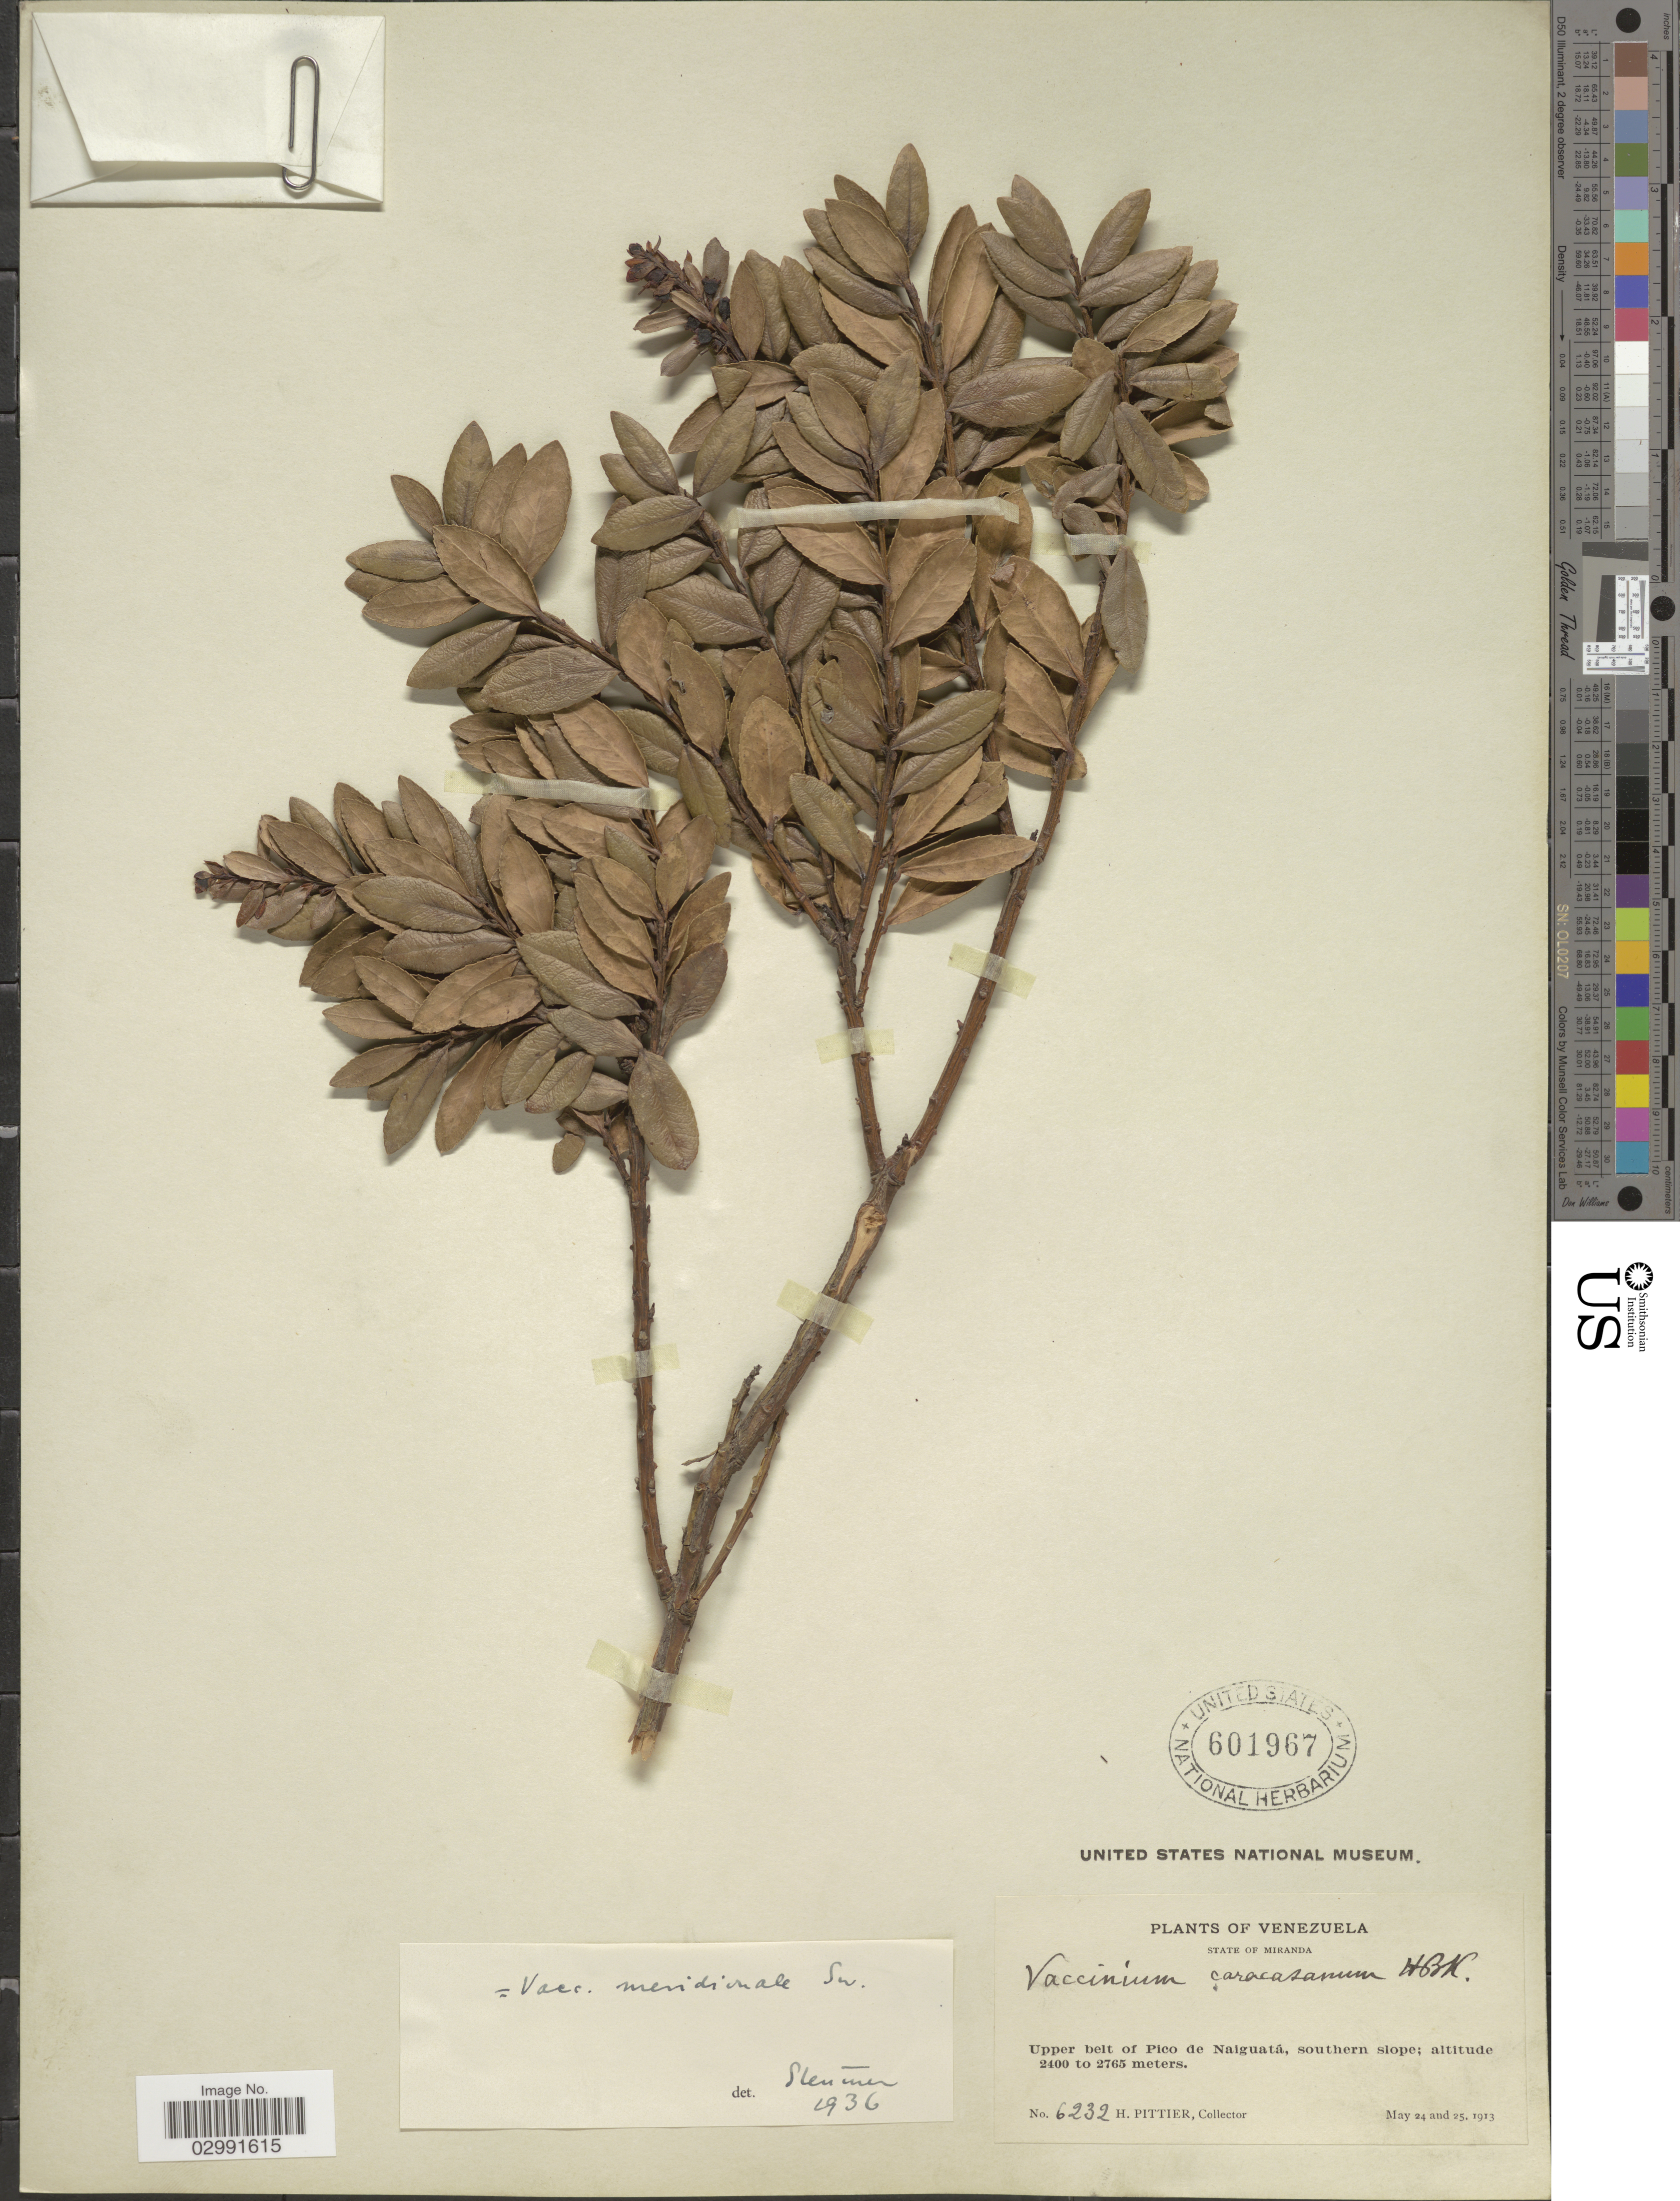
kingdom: Plantae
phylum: Tracheophyta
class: Magnoliopsida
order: Ericales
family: Ericaceae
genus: Vaccinium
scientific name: Vaccinium meridionale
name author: Sw.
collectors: H. F. Pittier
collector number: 6232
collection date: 1913-05-24/1913-05-25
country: Venezuela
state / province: Miranda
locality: Upper belt of Pico de Naiguatá, southern slope.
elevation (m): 2400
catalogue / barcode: US 601967